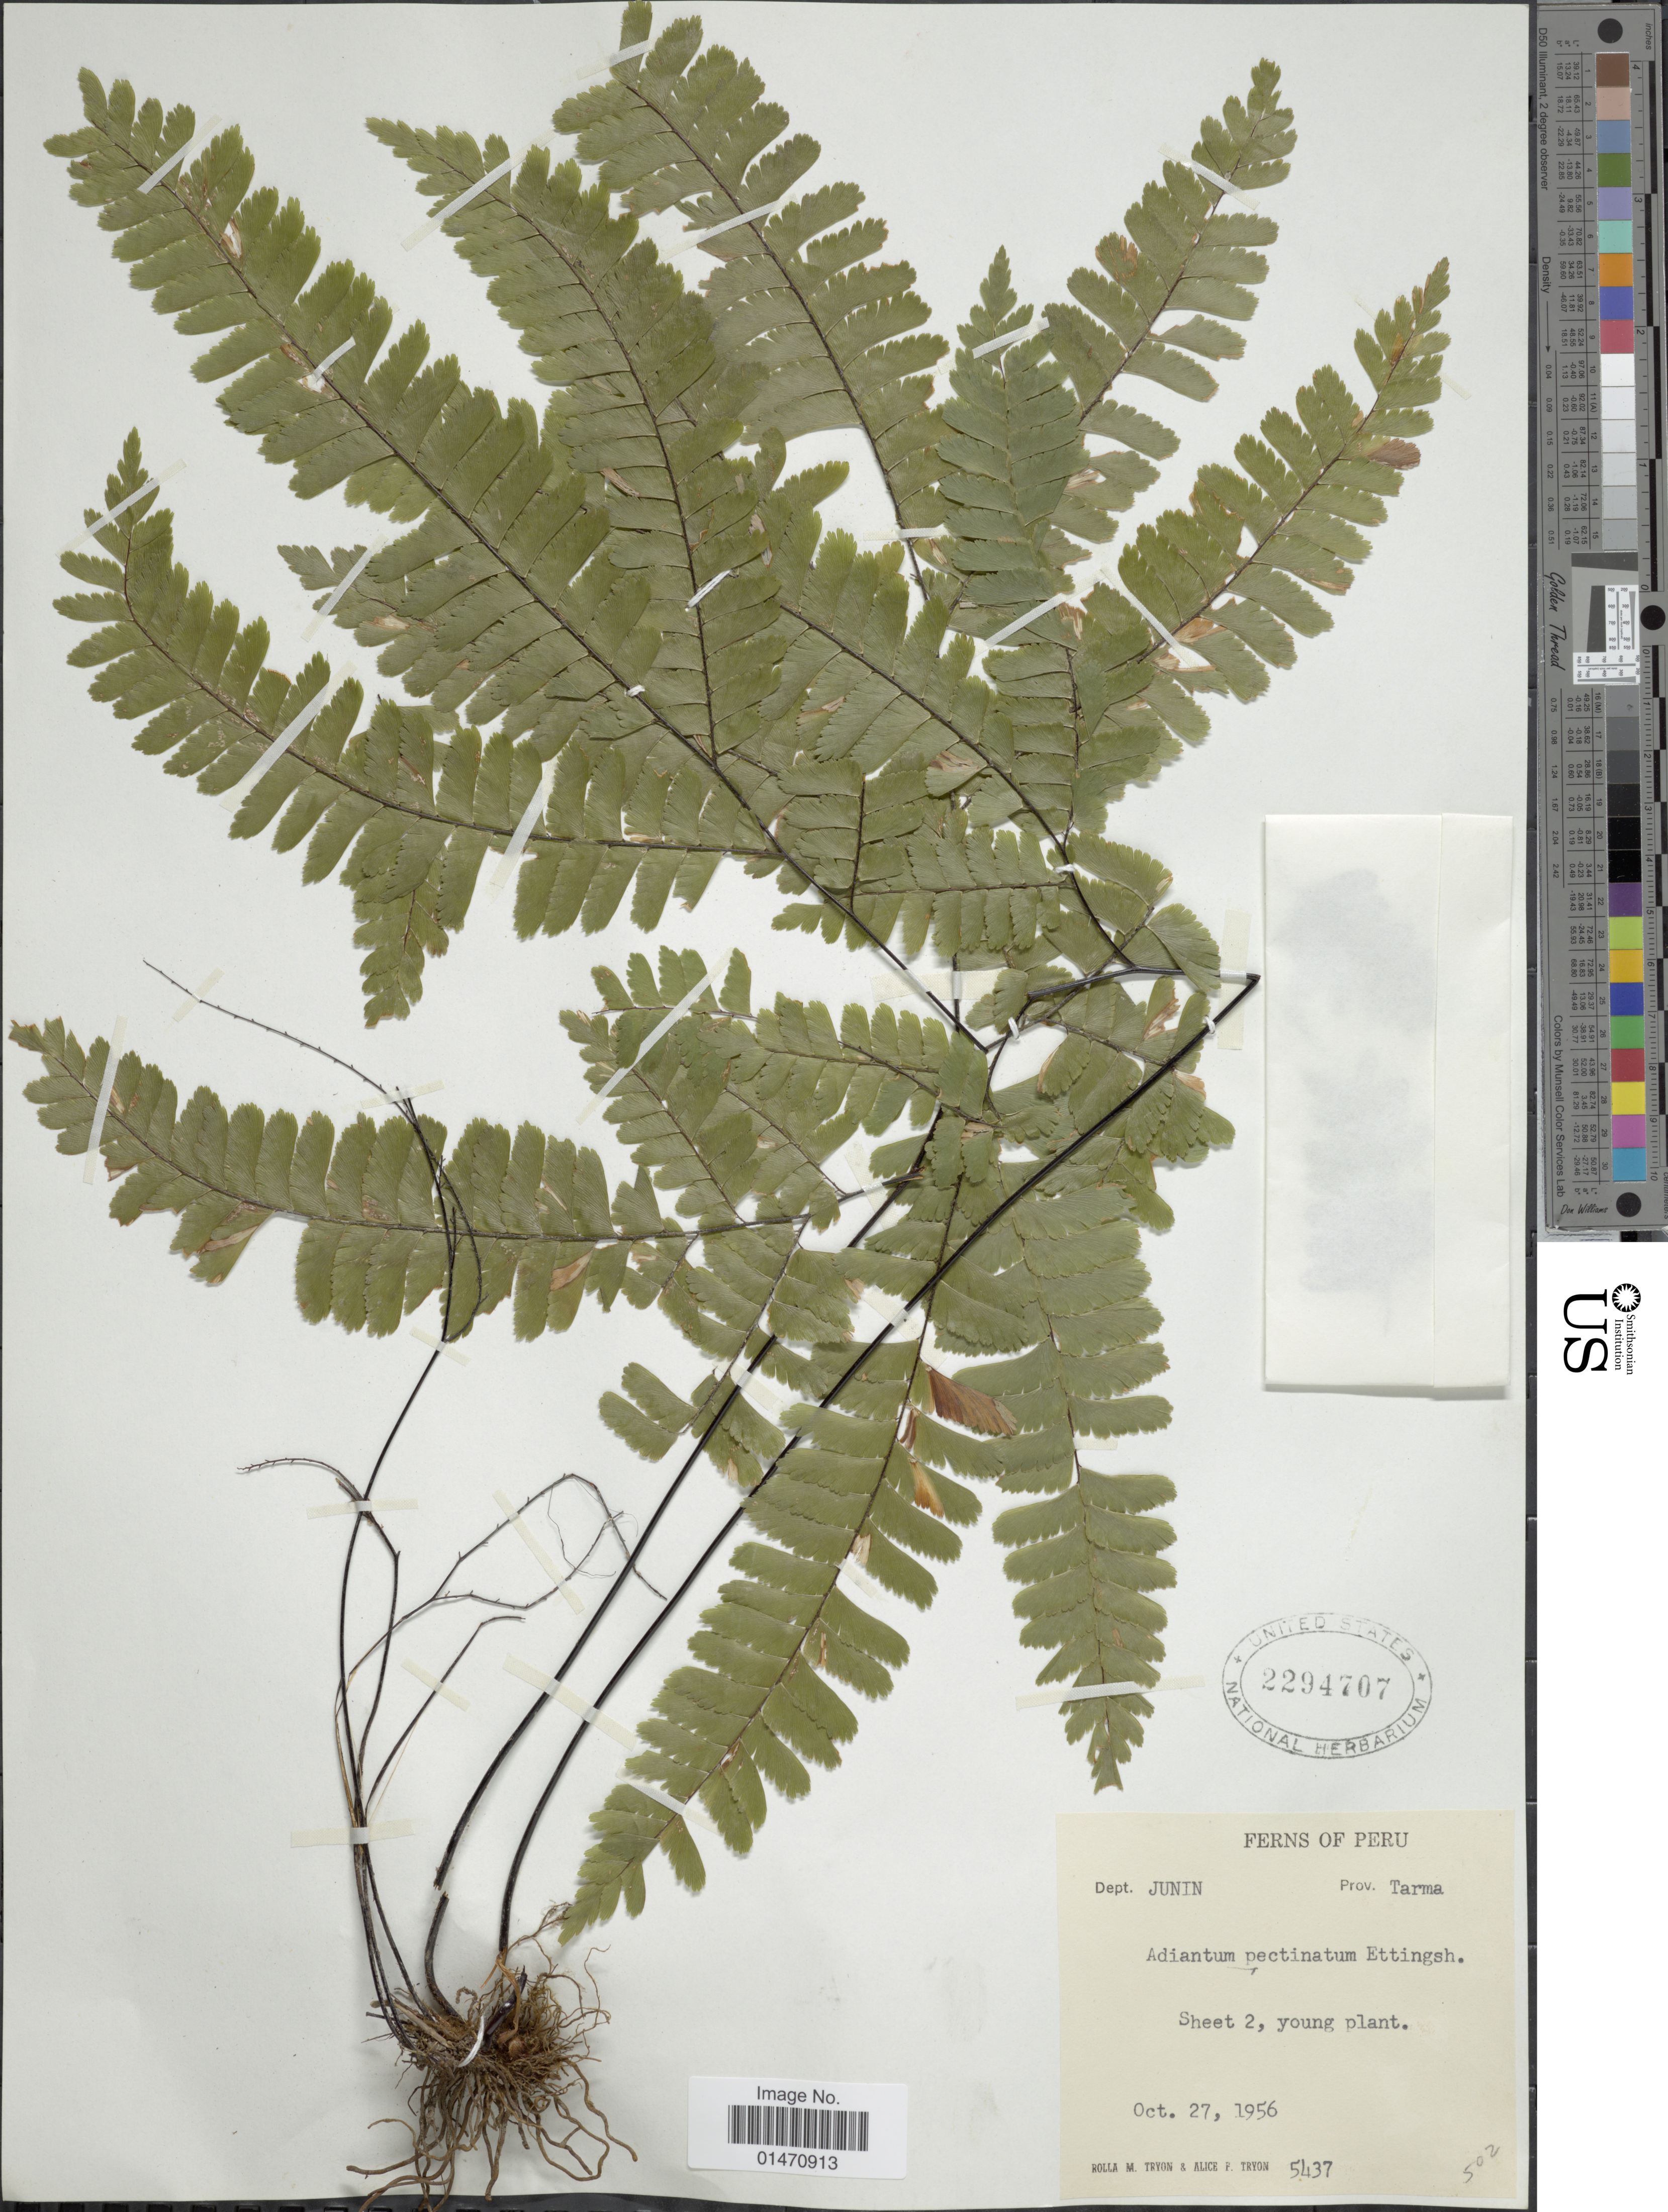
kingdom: Plantae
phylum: Tracheophyta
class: Polypodiopsida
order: Polypodiales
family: Pteridaceae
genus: Adiantum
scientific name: Adiantum pectinatum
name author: Kunze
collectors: R. M. Tryon & A. F. Tryon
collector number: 5437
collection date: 1956-10-27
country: Peru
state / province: Junín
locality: Dept. Junin, Prov. Tarma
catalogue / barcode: US 2294707